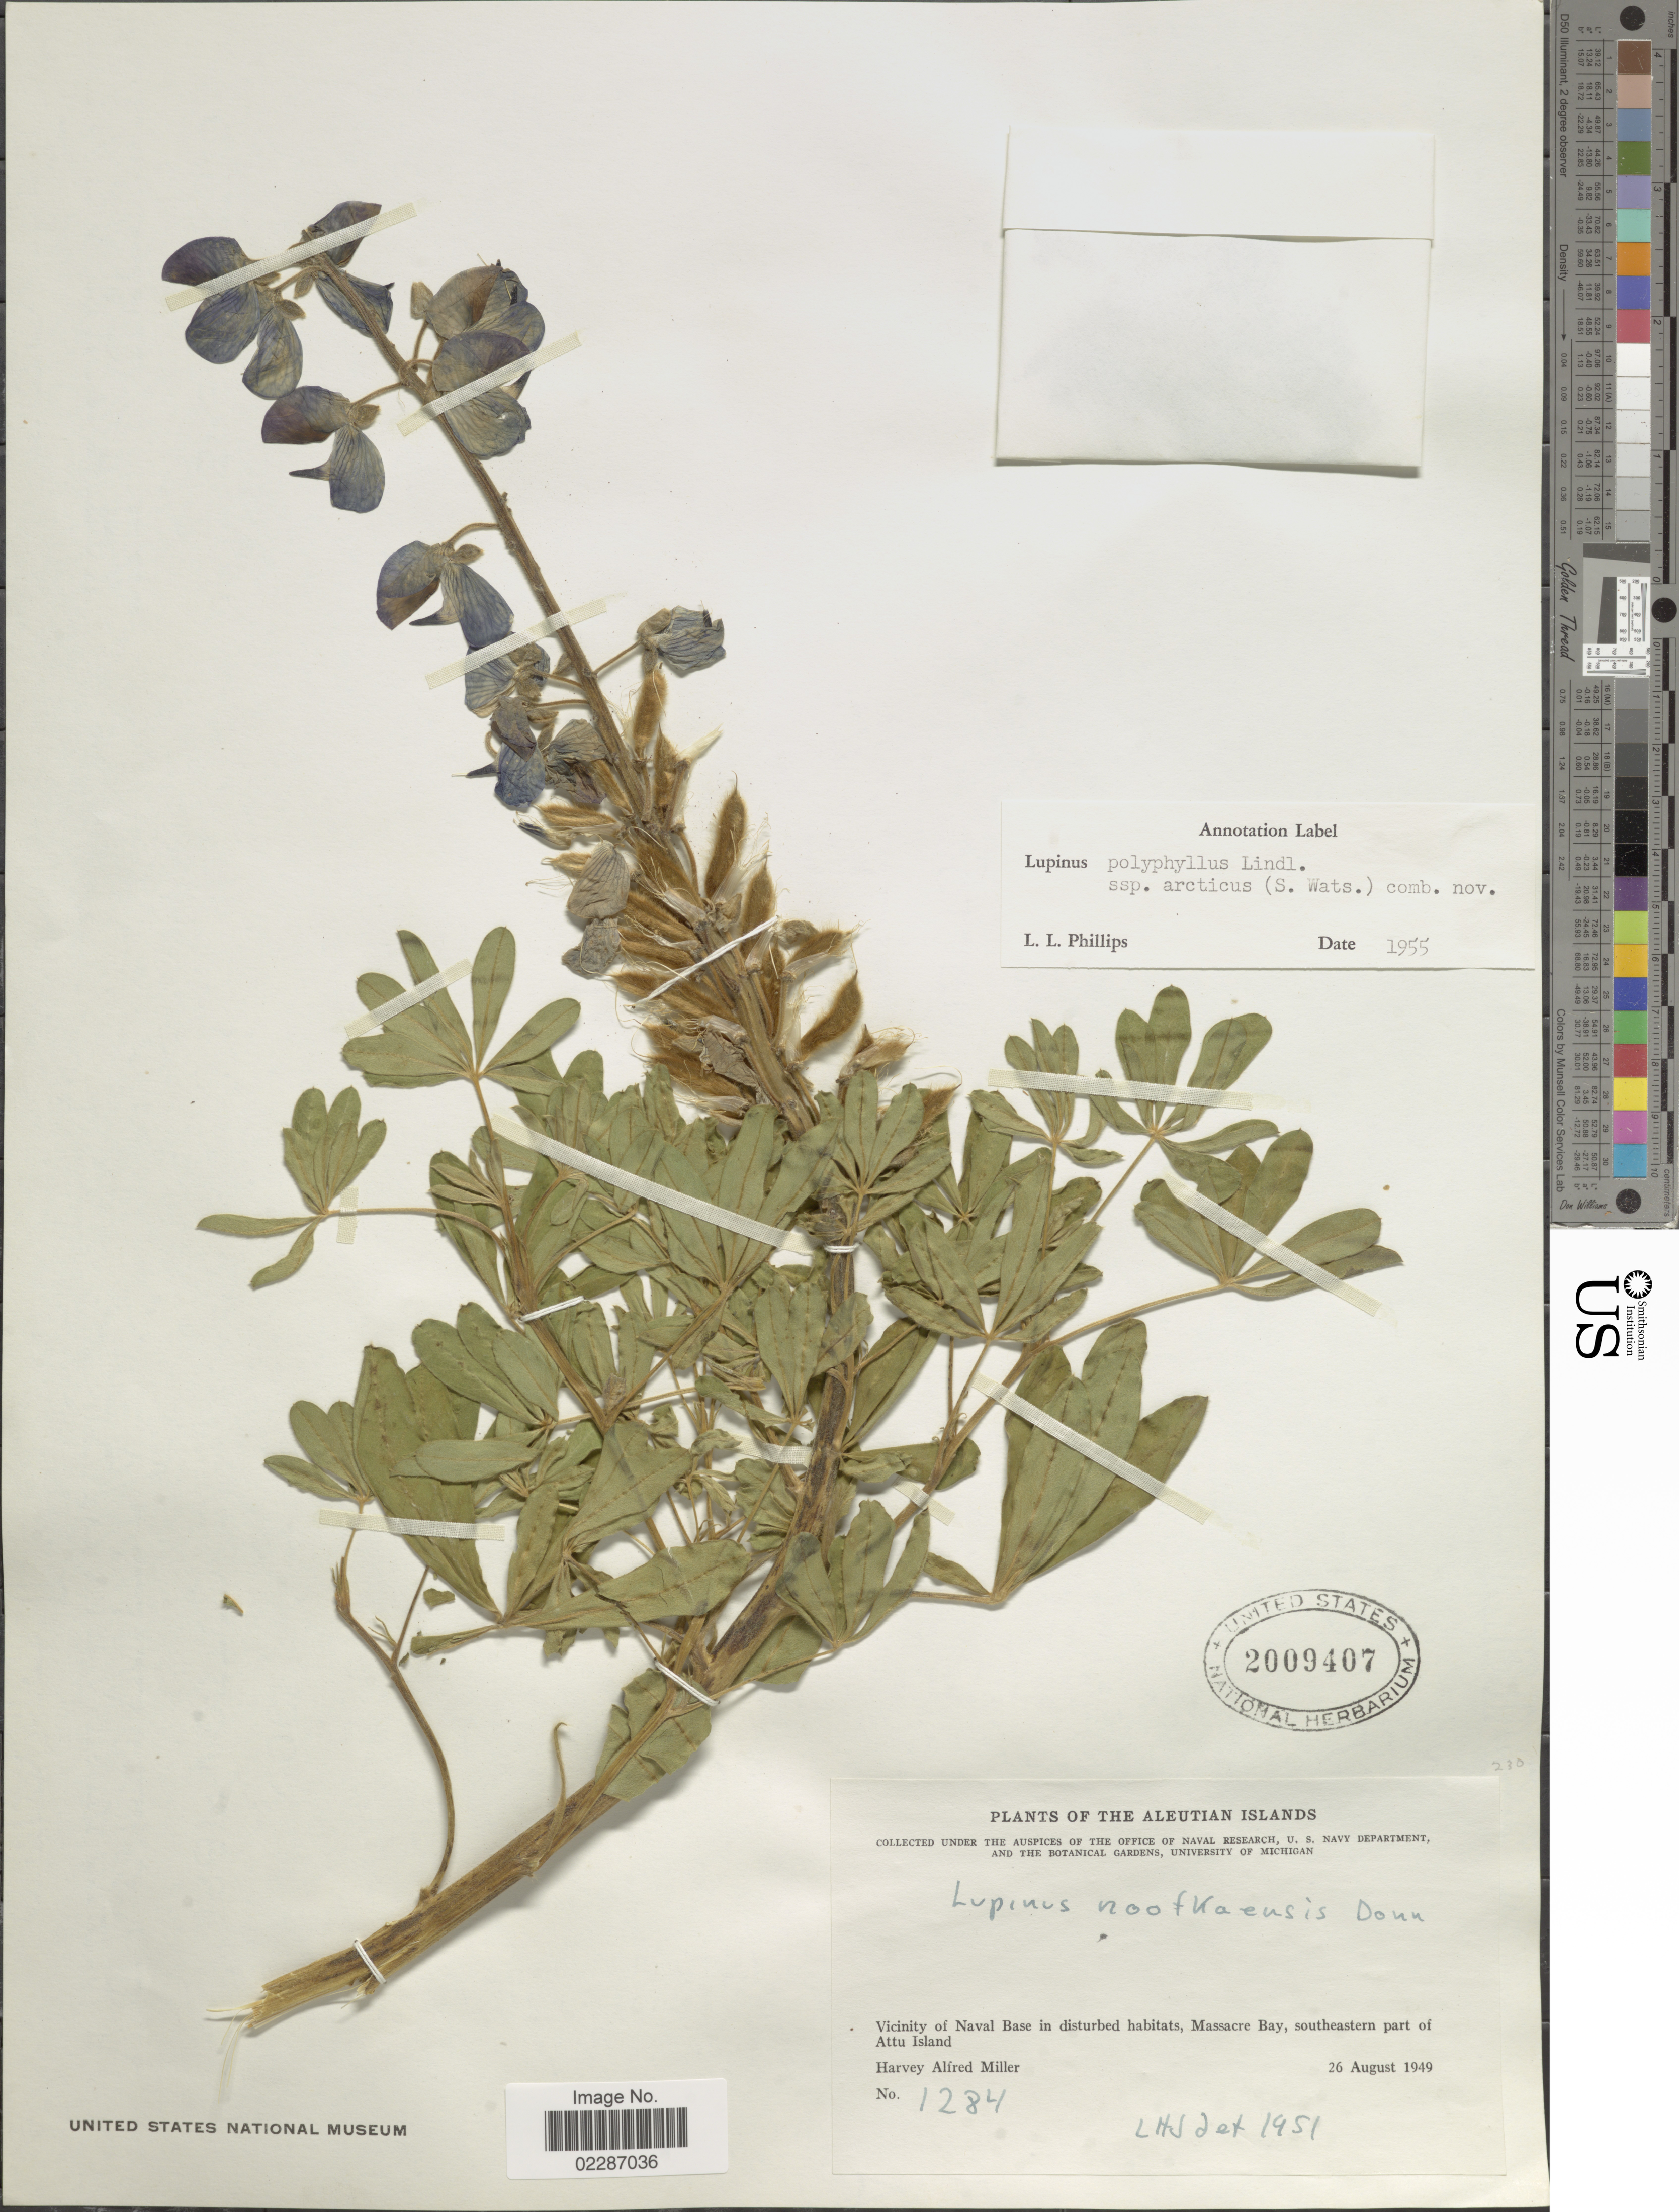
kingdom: Plantae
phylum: Tracheophyta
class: Magnoliopsida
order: Fabales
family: Fabaceae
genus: Lupinus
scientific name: Lupinus arcticus subsp. arcticus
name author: S. Watson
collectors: H. A. Miller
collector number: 1284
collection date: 1949-08-26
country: United States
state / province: Alaska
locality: Aleutian Islands, vicinity of Naval Base in disturbed habitats, Massacre Bay, southeastern part of Attu island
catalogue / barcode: US 2009407